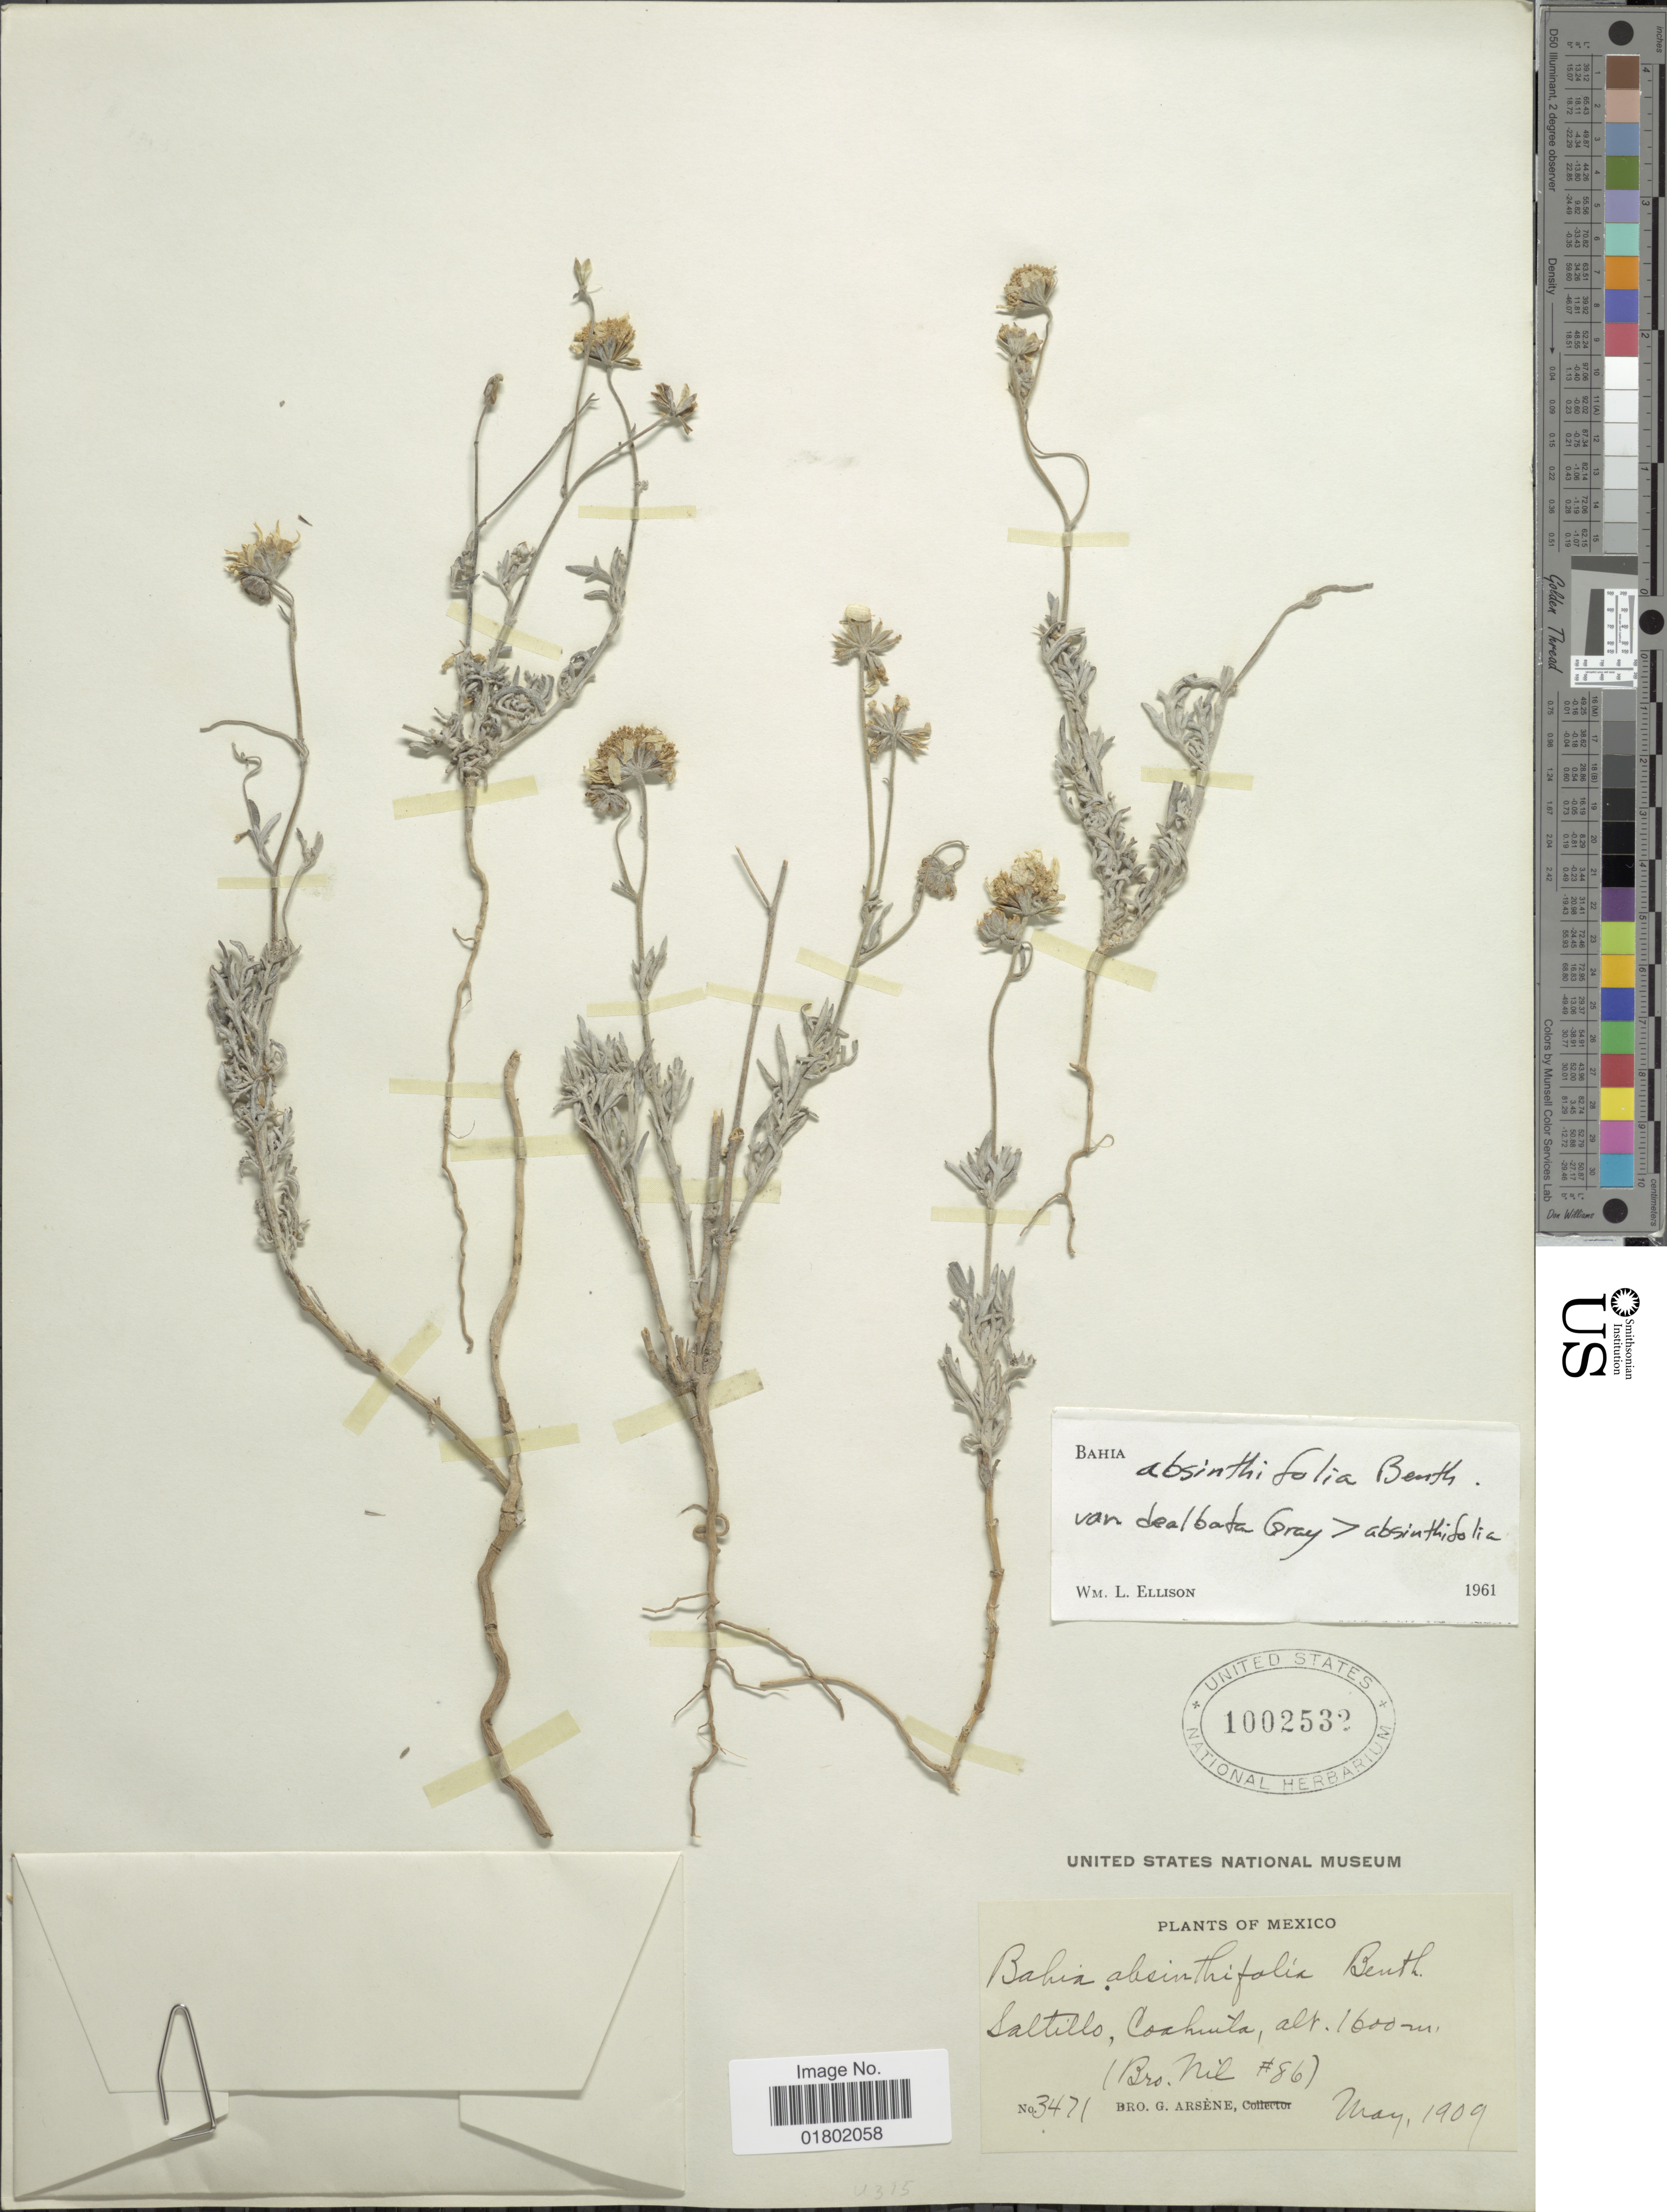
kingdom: Plantae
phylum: Tracheophyta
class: Magnoliopsida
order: Asterales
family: Asteraceae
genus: Bahia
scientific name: Bahia absinthifolia var. dealbata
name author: A. Gray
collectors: Bro. Nil & Bro. G. Arsène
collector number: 86/3471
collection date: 1909-05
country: Mexico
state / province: Coahuila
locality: Saltillo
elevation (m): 1600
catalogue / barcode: US 1002532